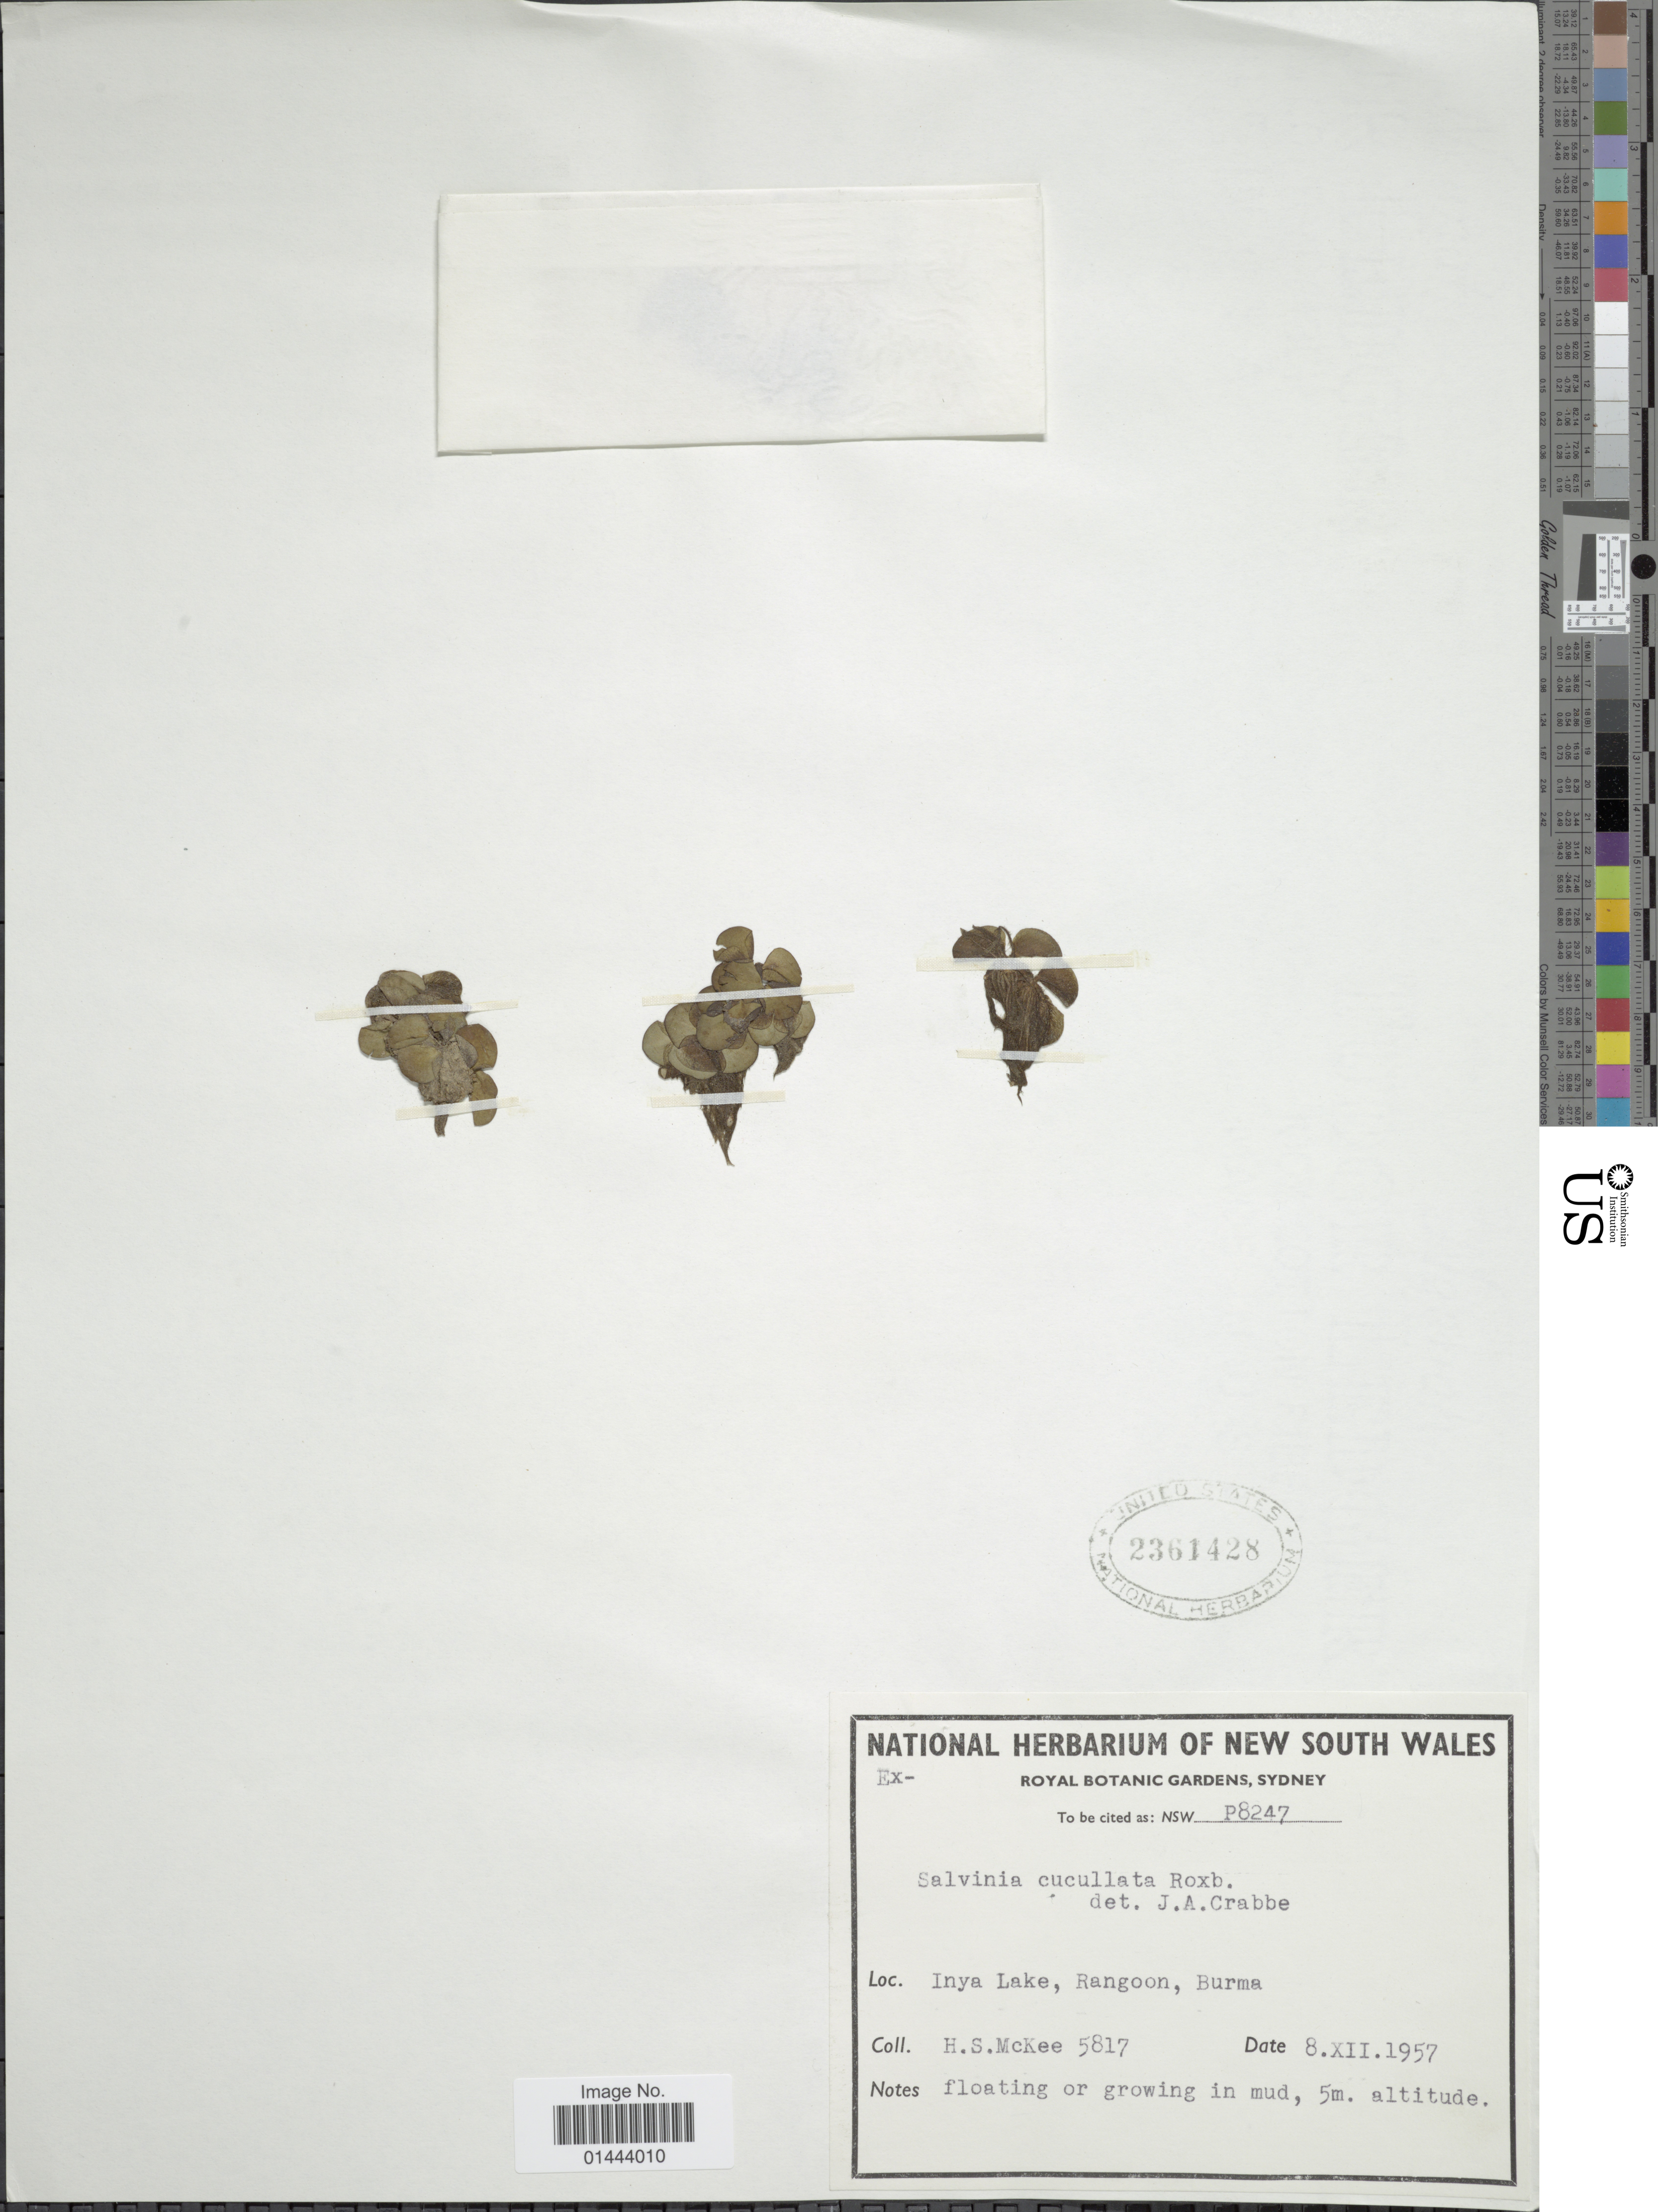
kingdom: Plantae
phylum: Tracheophyta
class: Polypodiopsida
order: Salviniales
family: Salviniaceae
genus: Salvinia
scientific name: Salvinia natans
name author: (L.) All.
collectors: H. S. McKee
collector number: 5817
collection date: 1957-12-08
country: Myanmar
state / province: Yangon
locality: Inya Lake, Rangoon, Burma, floating or growing in mud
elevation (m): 5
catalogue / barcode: US 2361428